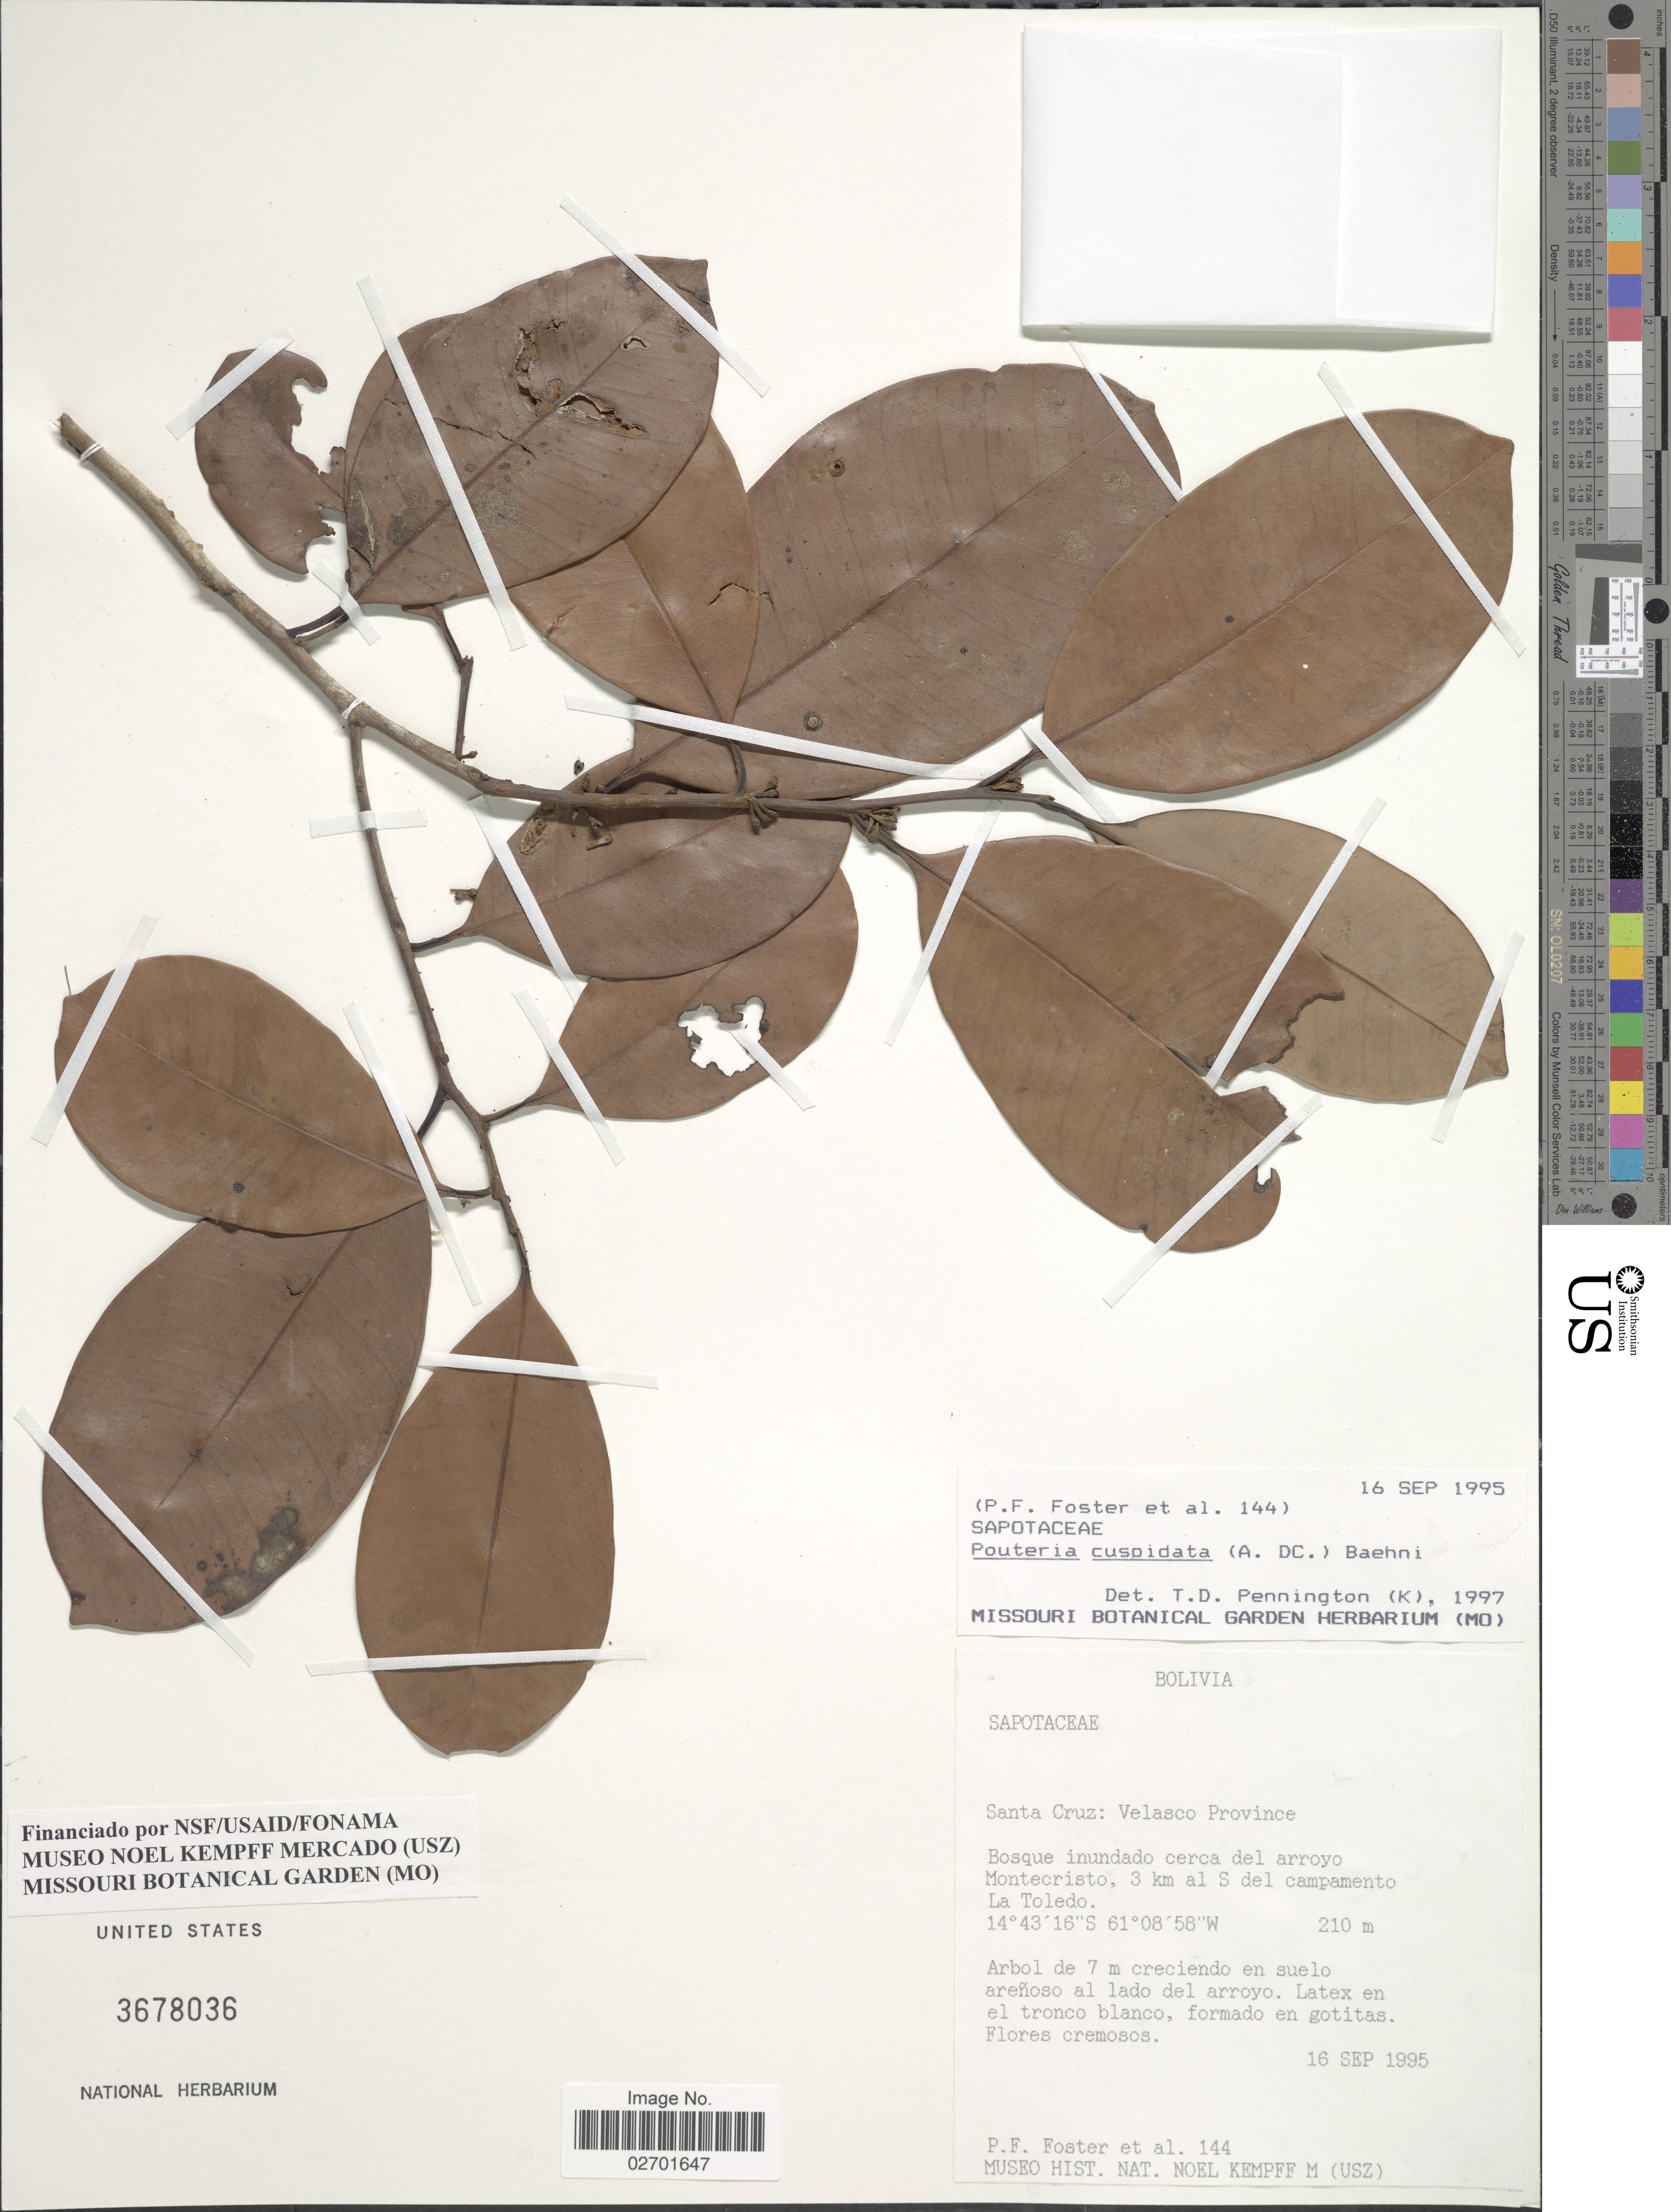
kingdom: Plantae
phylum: Tracheophyta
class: Magnoliopsida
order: Ericales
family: Sapotaceae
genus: Pouteria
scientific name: Pouteria cuspidata subsp. cuspidata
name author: (A. DC.) Baehni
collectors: P. Foster & et al.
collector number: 144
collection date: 1995-09-16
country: Bolivia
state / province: Santa Cruz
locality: Santa Cruz: Velasco Province. Bosque inundado cerca del arroyo Montecristo, 3 km al S del Campamento La Toledo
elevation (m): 210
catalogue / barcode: US 3678036